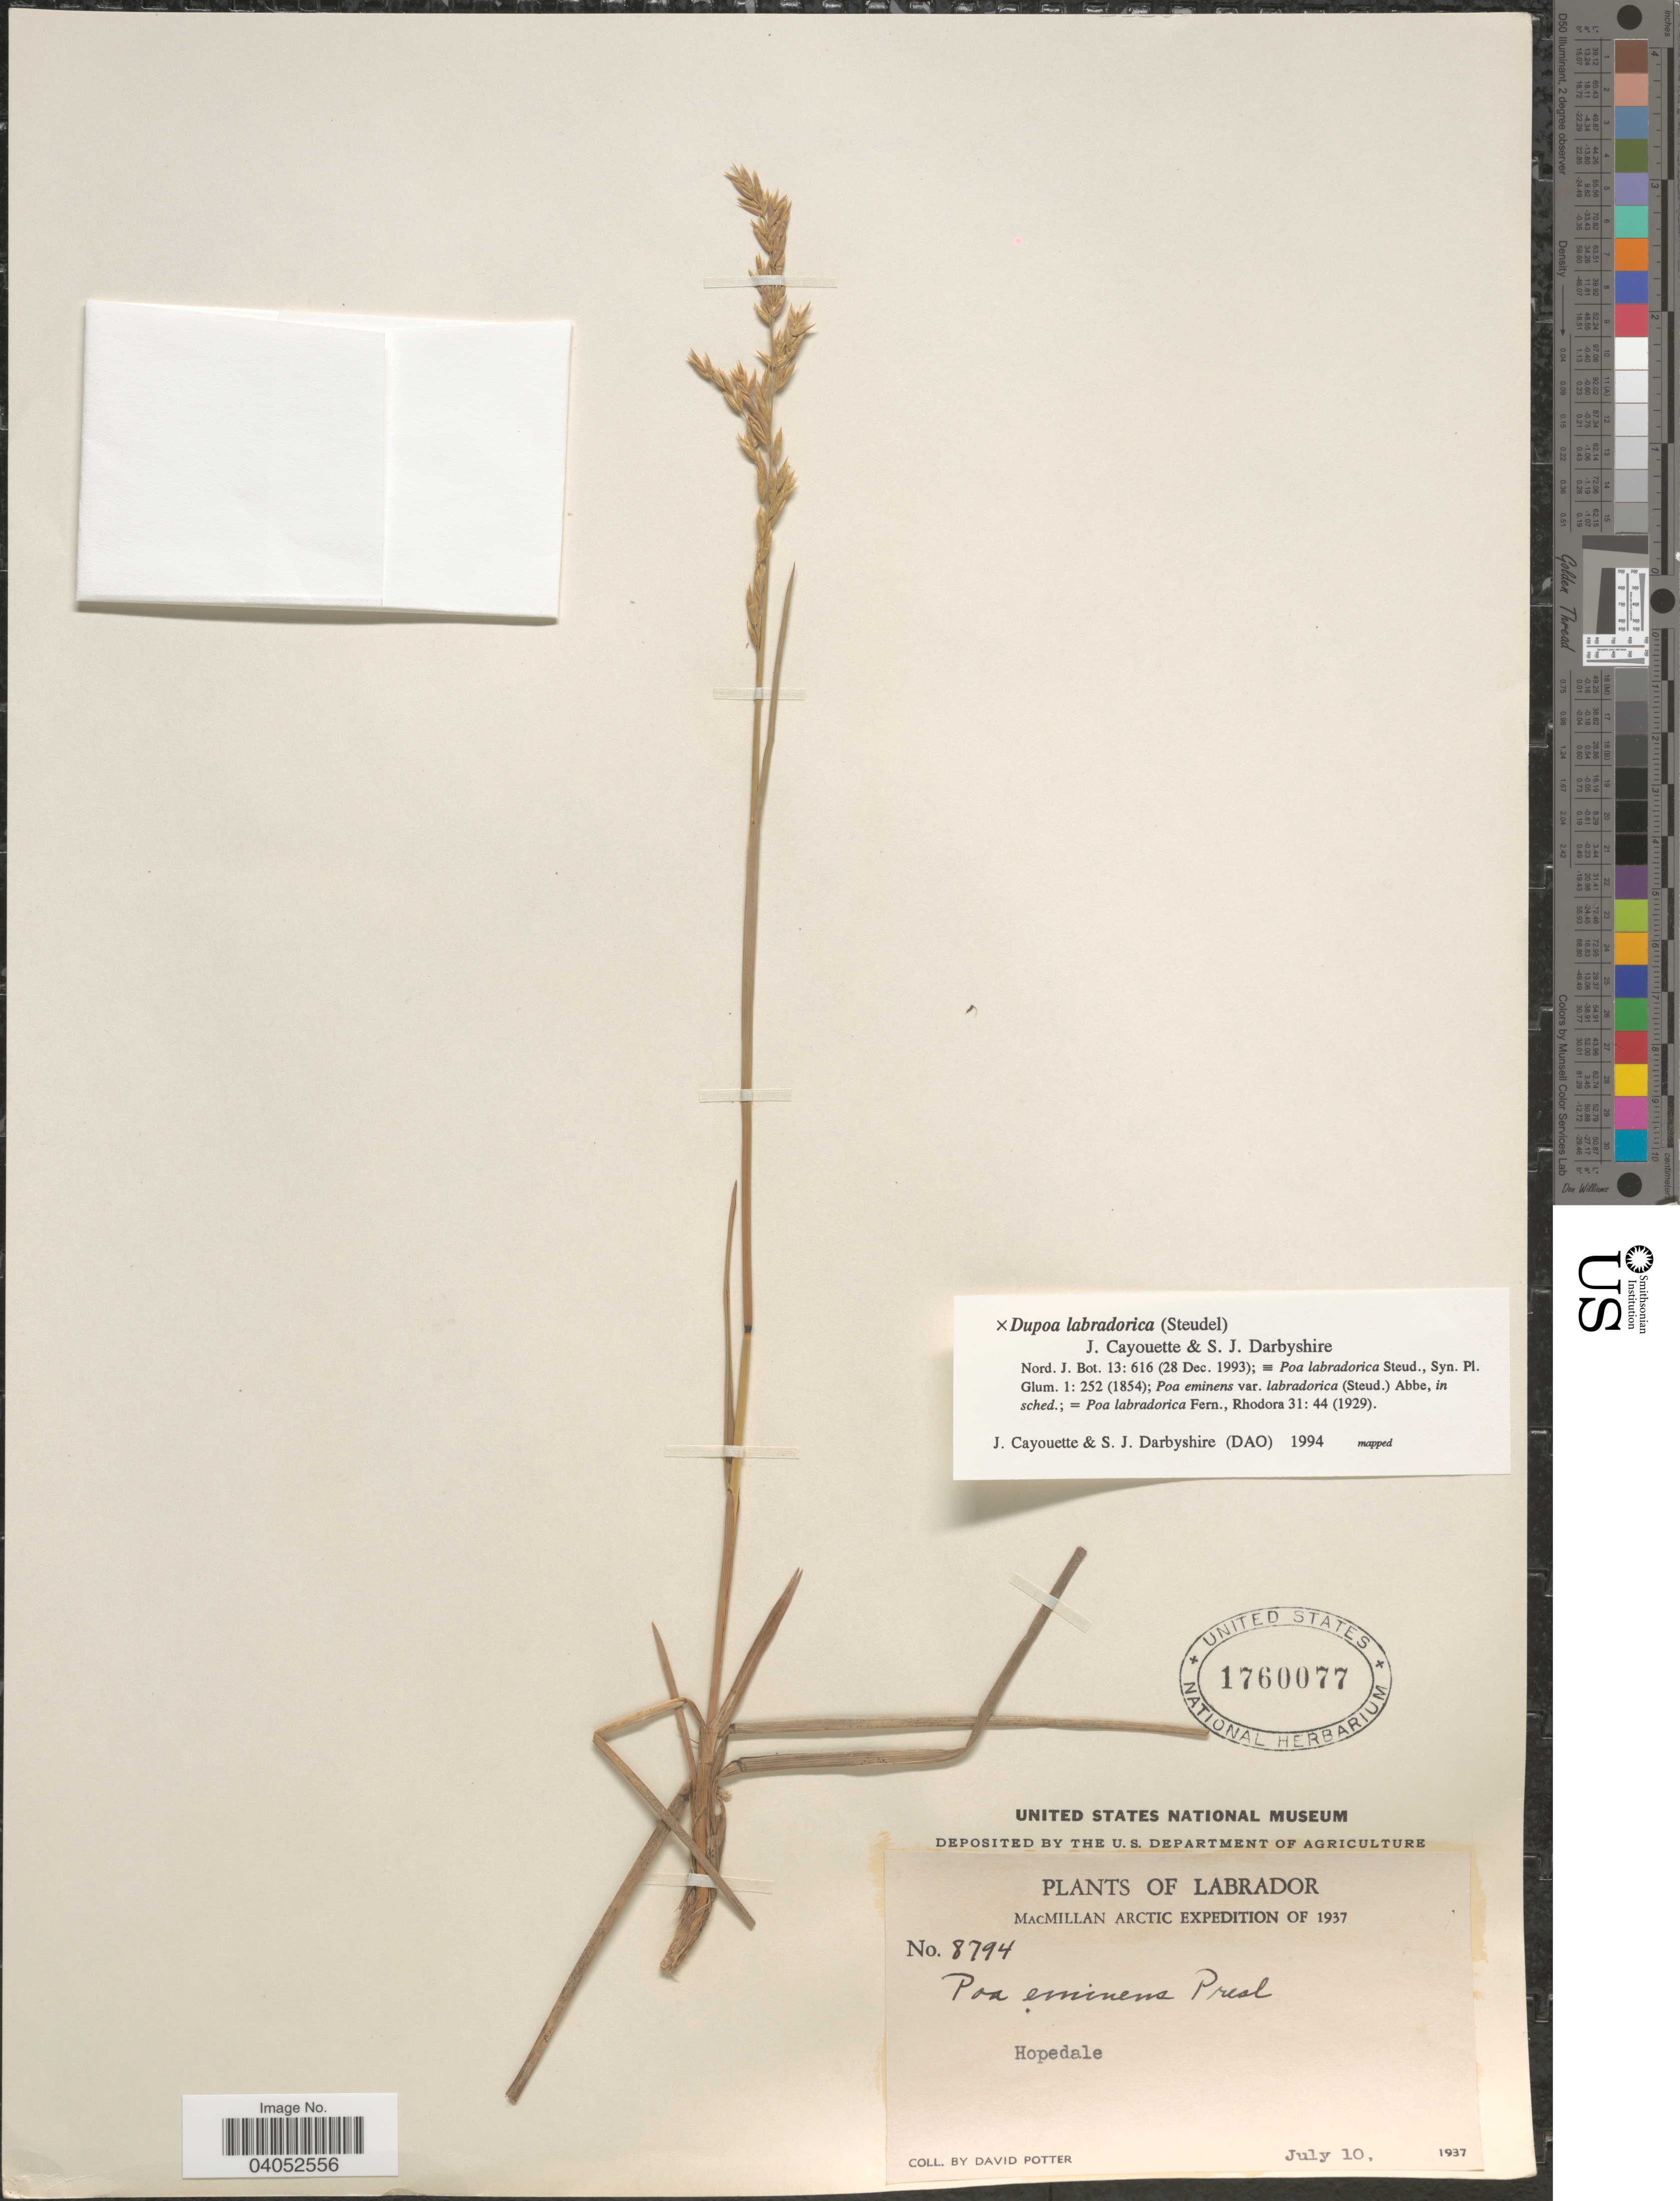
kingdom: Plantae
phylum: Tracheophyta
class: Liliopsida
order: Poales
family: Poaceae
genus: Dupontopoa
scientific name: Dupontopoa labradorica ined.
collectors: D. Potter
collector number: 8794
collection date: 1937-07-10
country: Canada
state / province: Newfoundland and Labrador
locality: Labrador. Hopedale.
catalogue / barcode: US 1760077